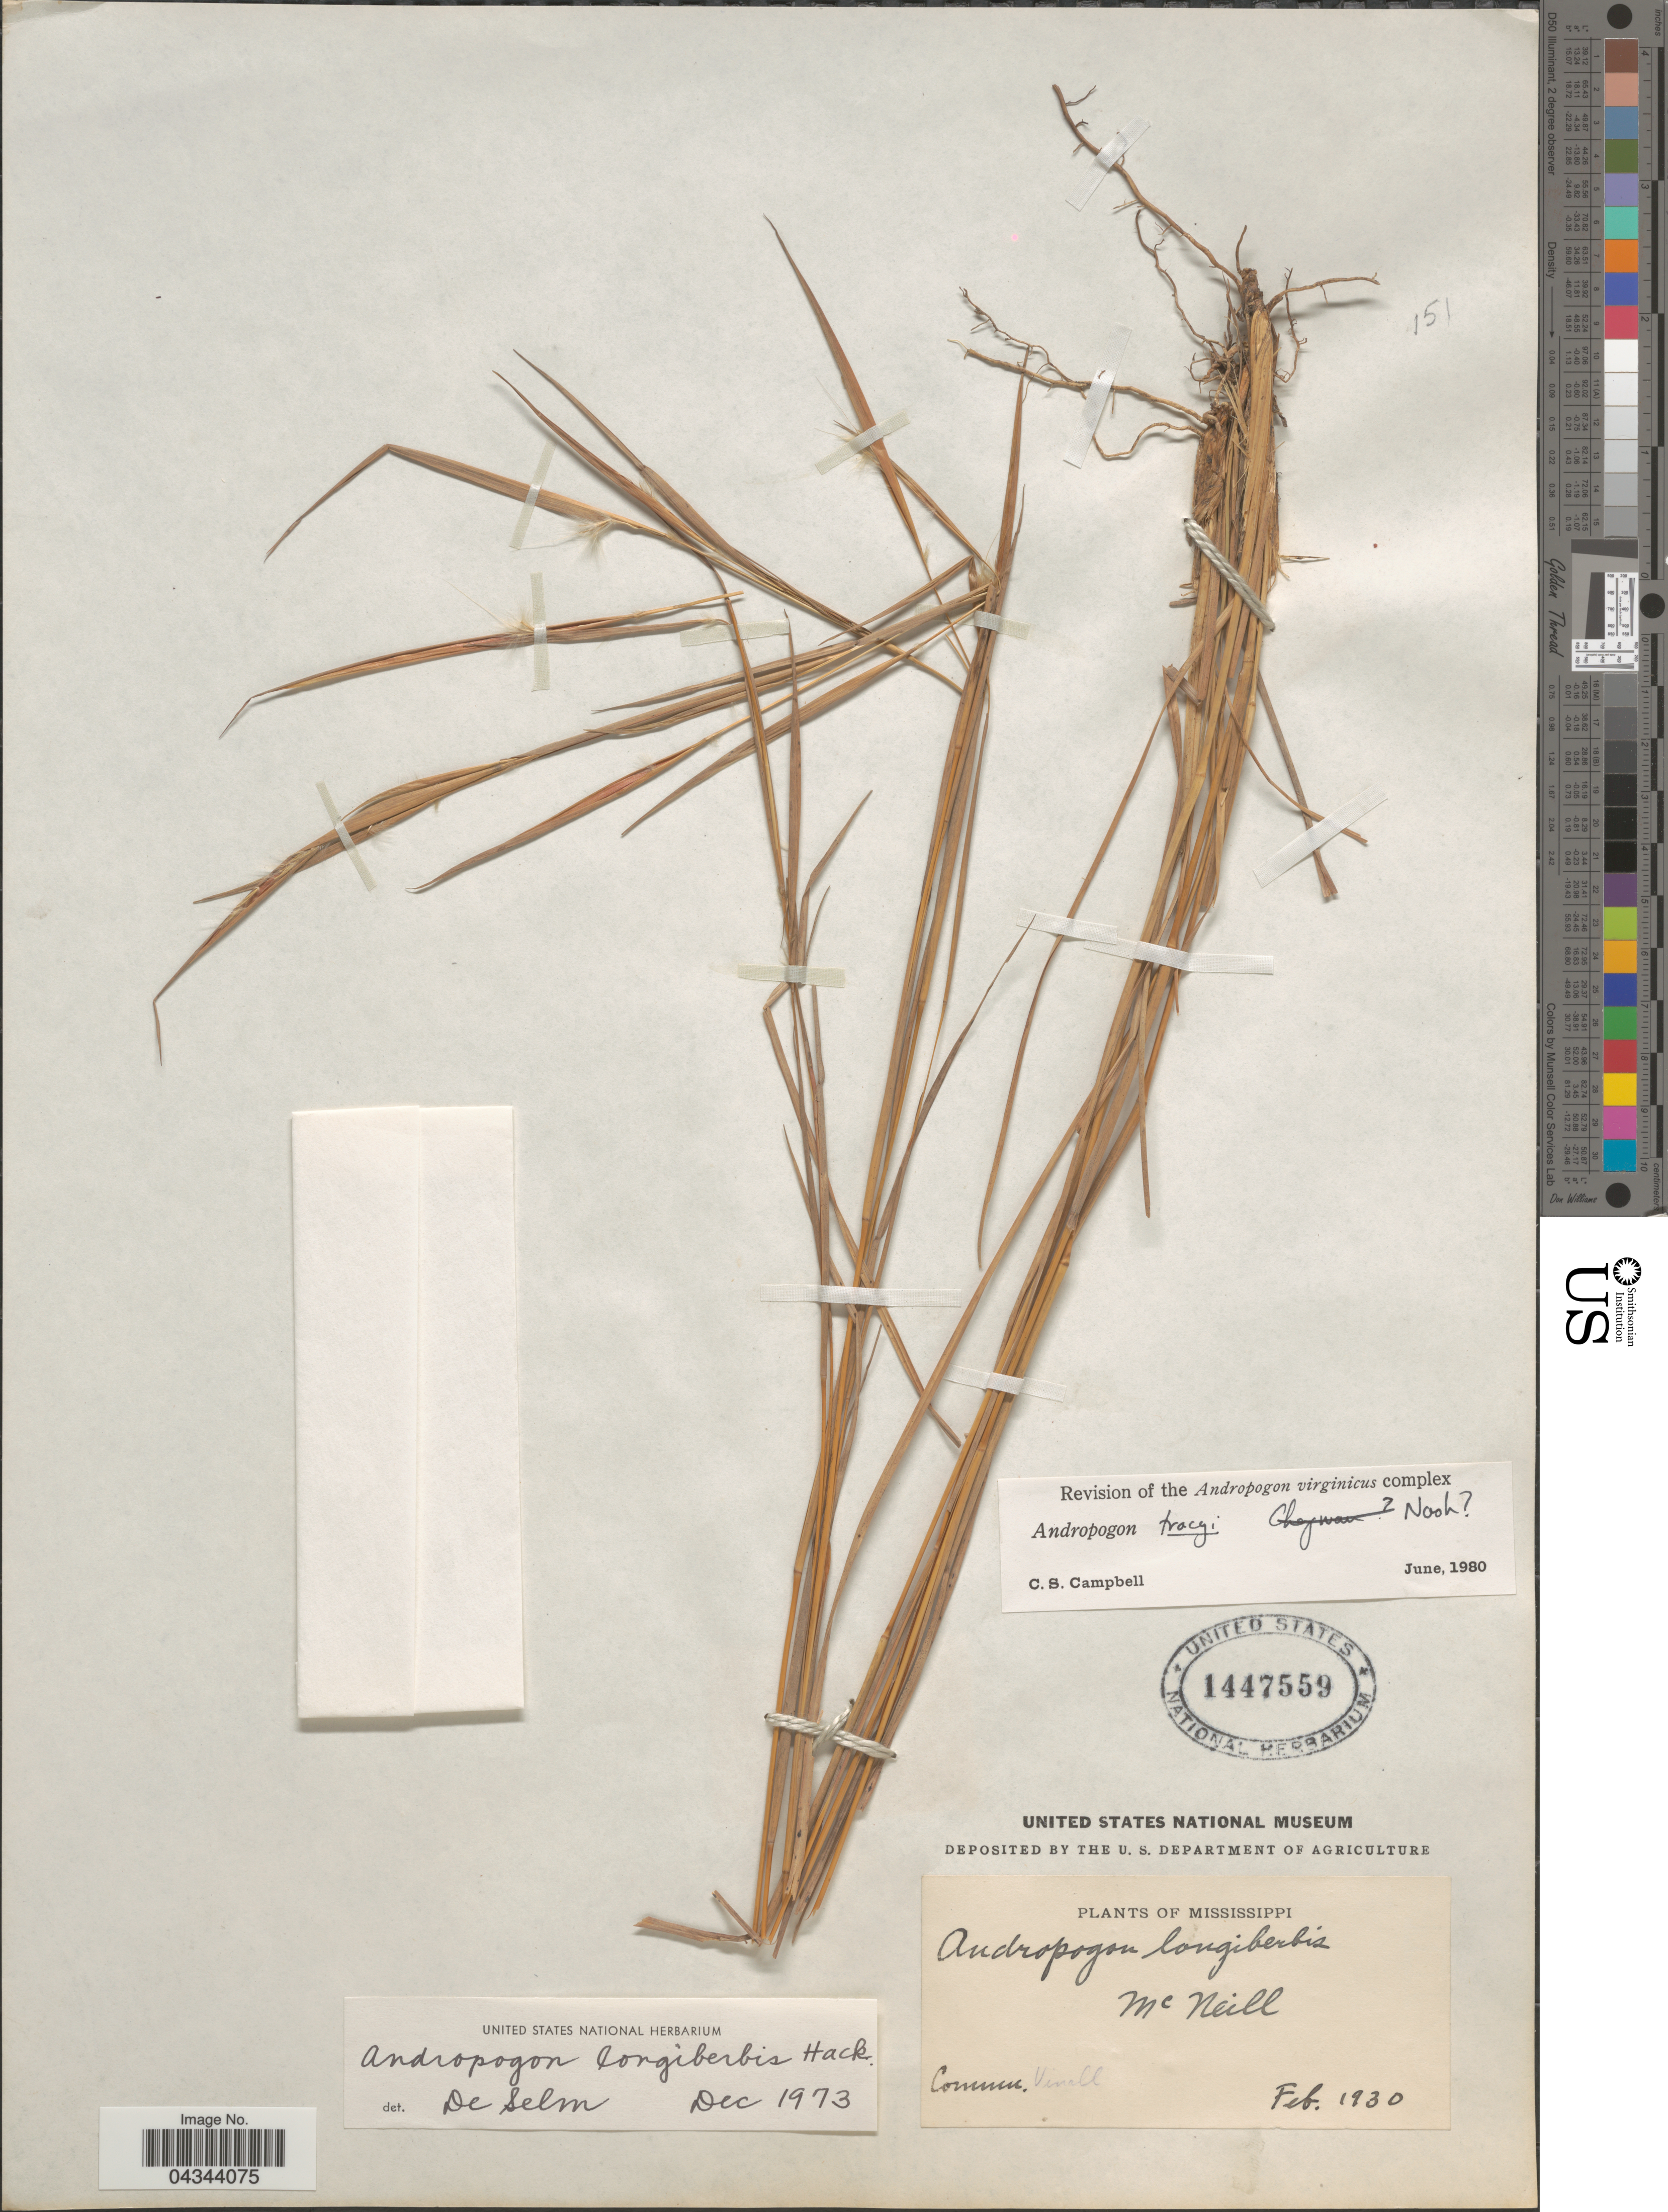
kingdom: Plantae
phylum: Tracheophyta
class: Liliopsida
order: Poales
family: Poaceae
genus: Andropogon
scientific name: Andropogon tracyi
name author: Nash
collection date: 1930-02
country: United States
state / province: Mississippi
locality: Mc Neill.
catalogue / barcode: US 1447559